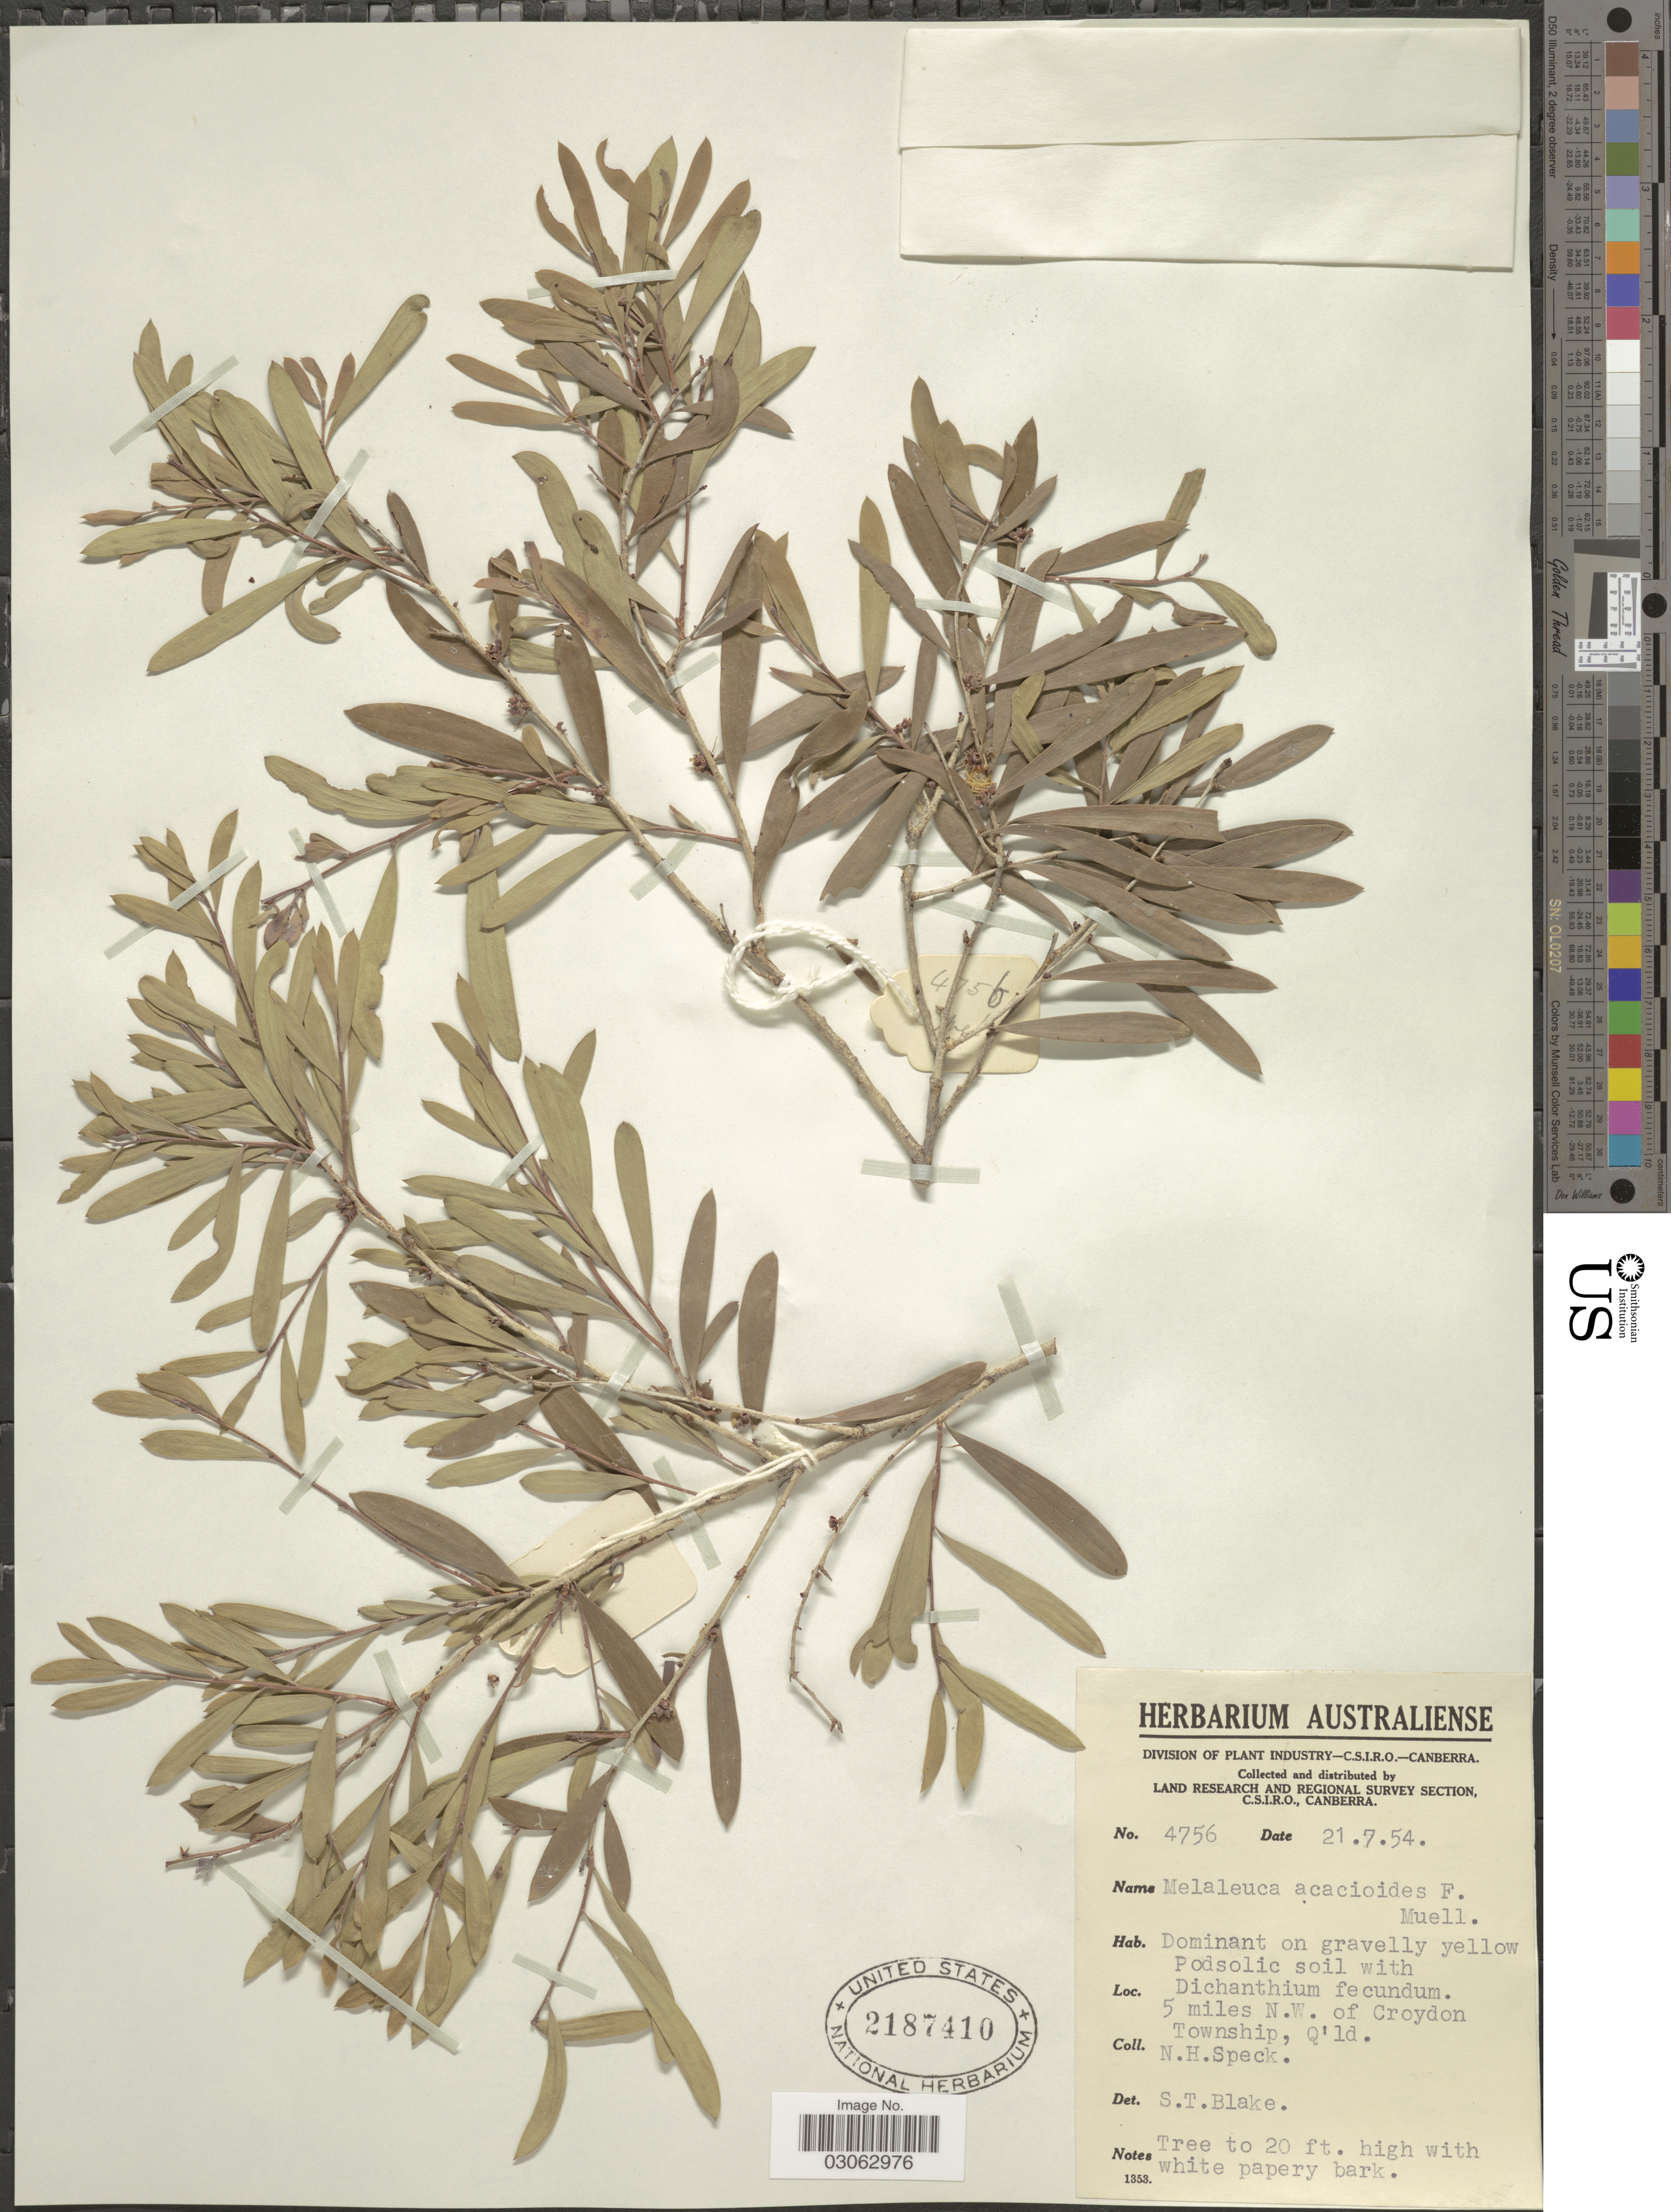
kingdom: Plantae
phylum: Tracheophyta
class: Magnoliopsida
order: Myrtales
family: Myrtaceae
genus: Melaleuca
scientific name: Melaleuca acacioides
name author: F. Muell.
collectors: N. Speck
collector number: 4756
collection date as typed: Transcribed d/m/y: 21/7/54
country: Australia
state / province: Queensland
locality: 5 miles N.W. of Croydon Township.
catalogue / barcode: US 2187410